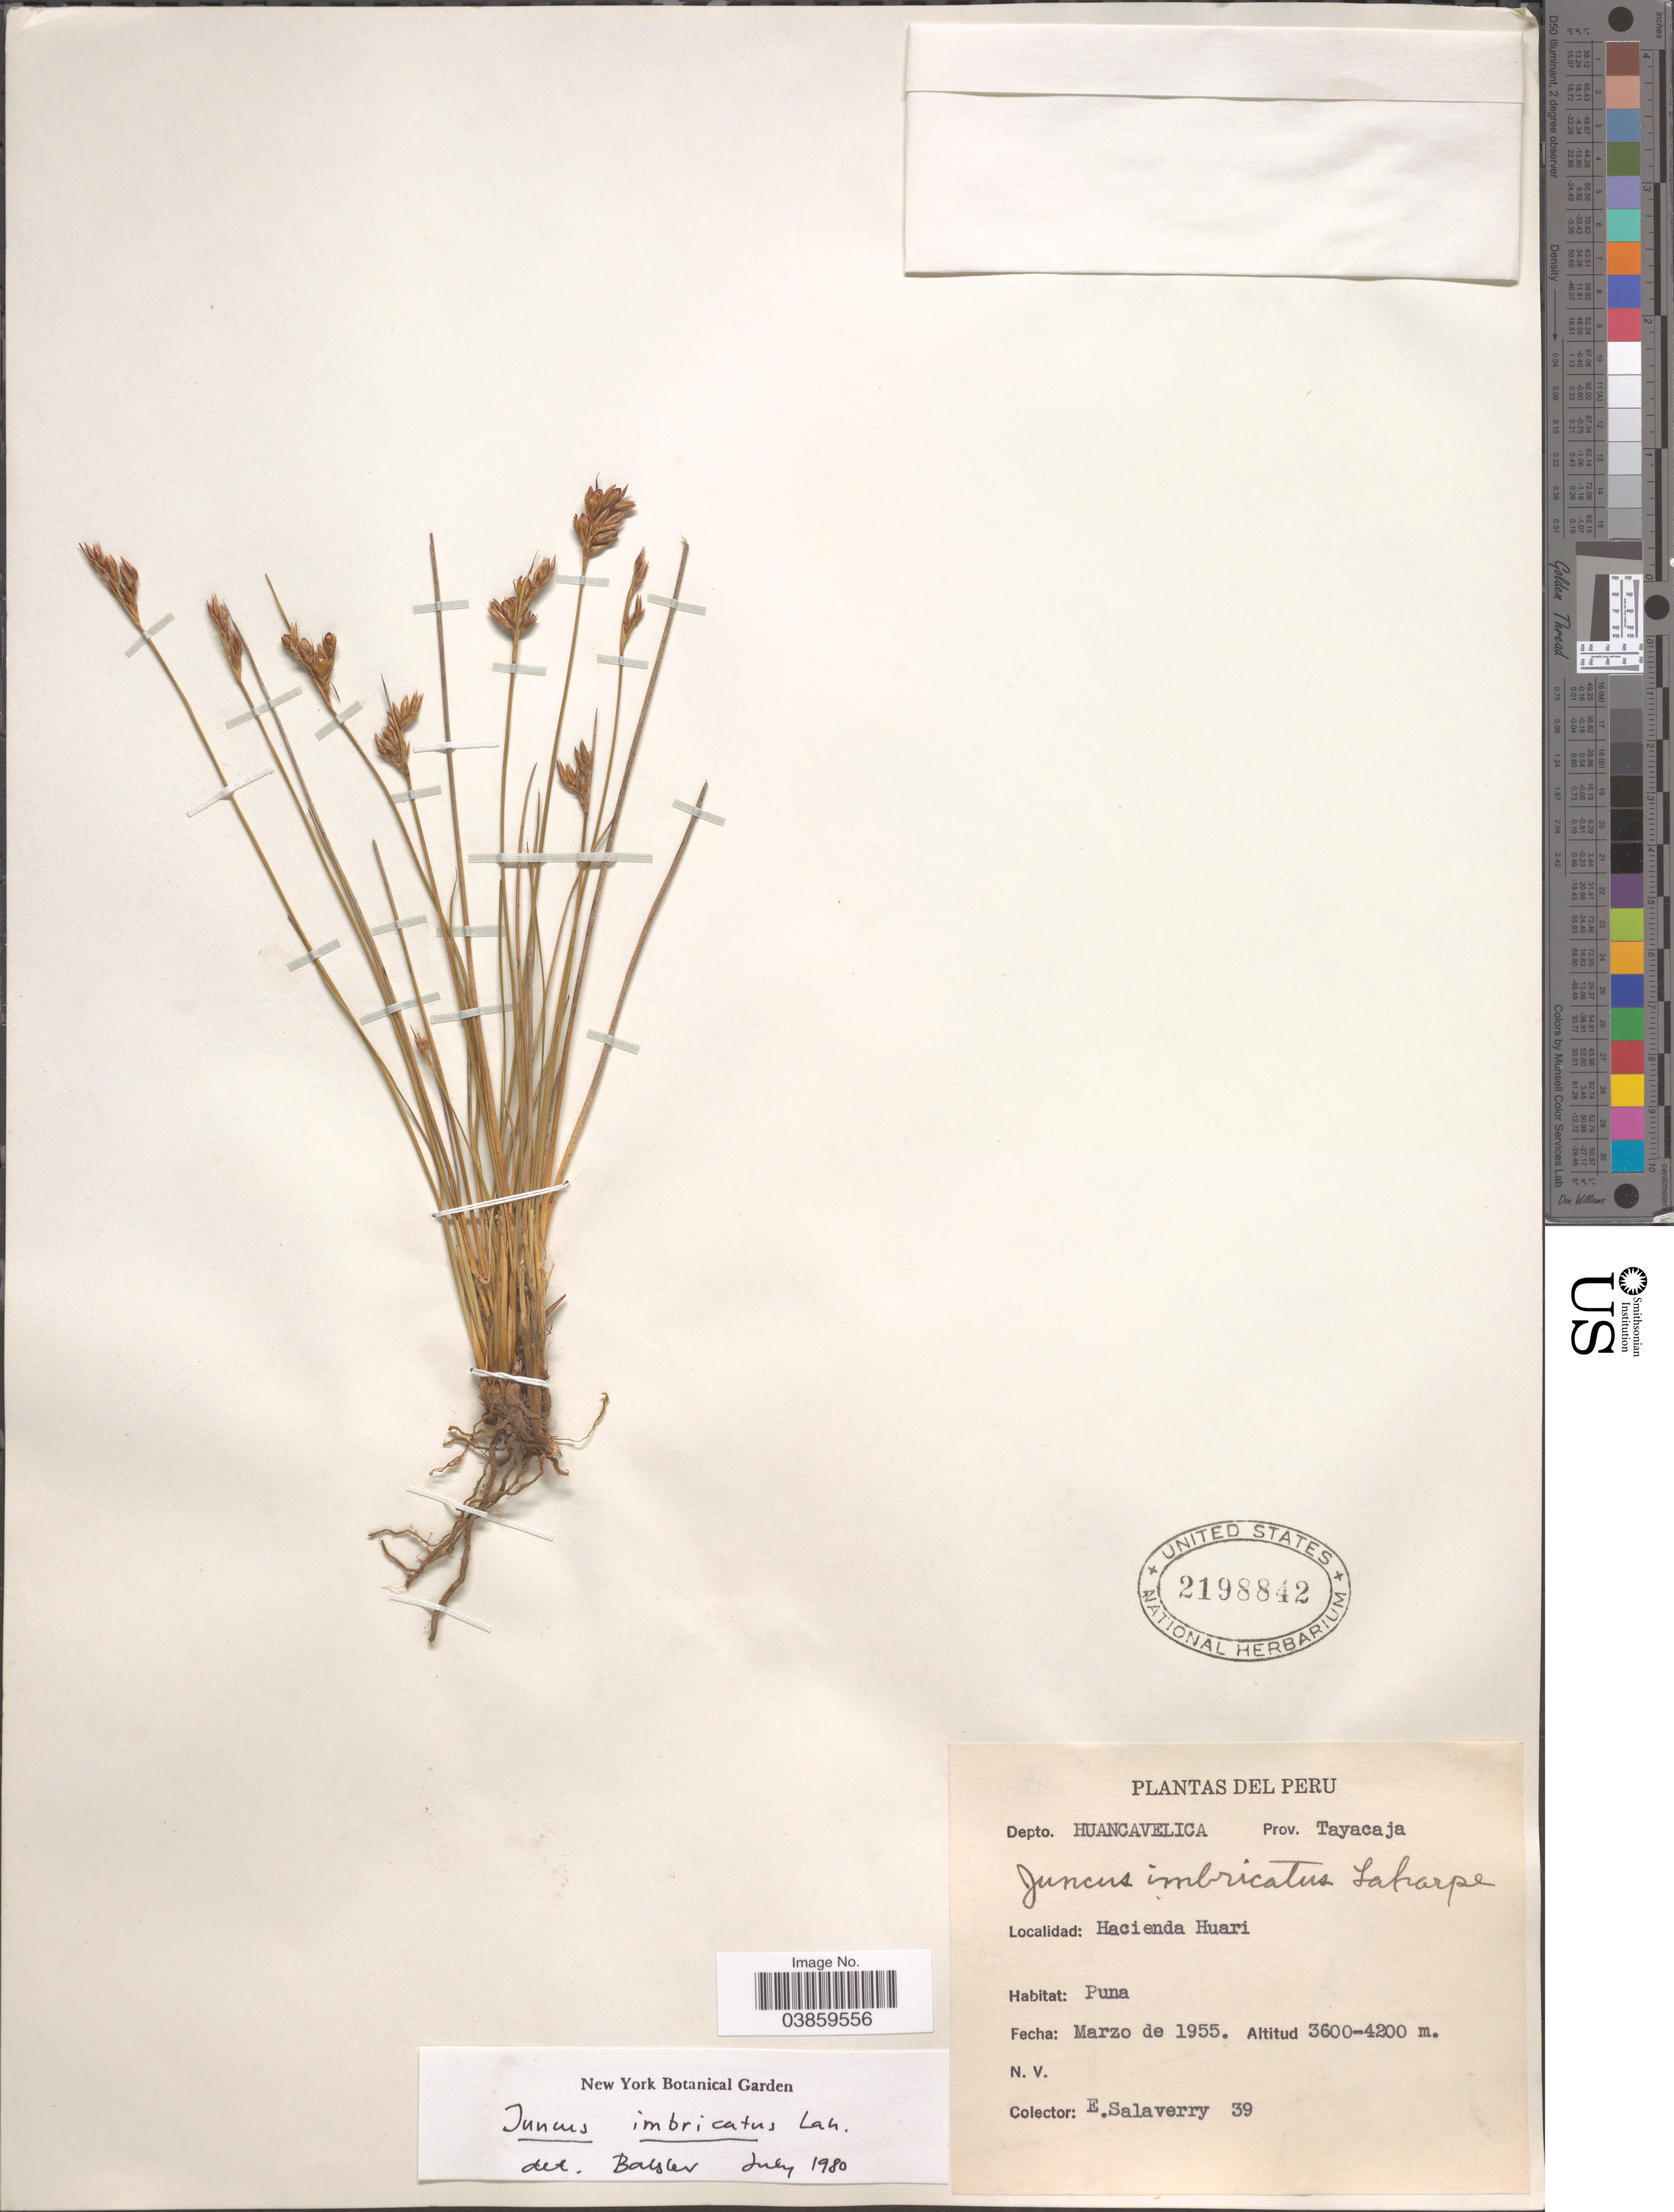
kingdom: Plantae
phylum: Tracheophyta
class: Liliopsida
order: Poales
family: Juncaceae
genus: Juncus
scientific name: Juncus imbricatus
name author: Laharpe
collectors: E. Salaverry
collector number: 39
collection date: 1955-03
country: Peru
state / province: Huancavelica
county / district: Tayacaja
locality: Depto. Huancavelica. Prov. Tayacaja. Hacienda Huari. Puna.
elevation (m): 3600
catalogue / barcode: US 2198842